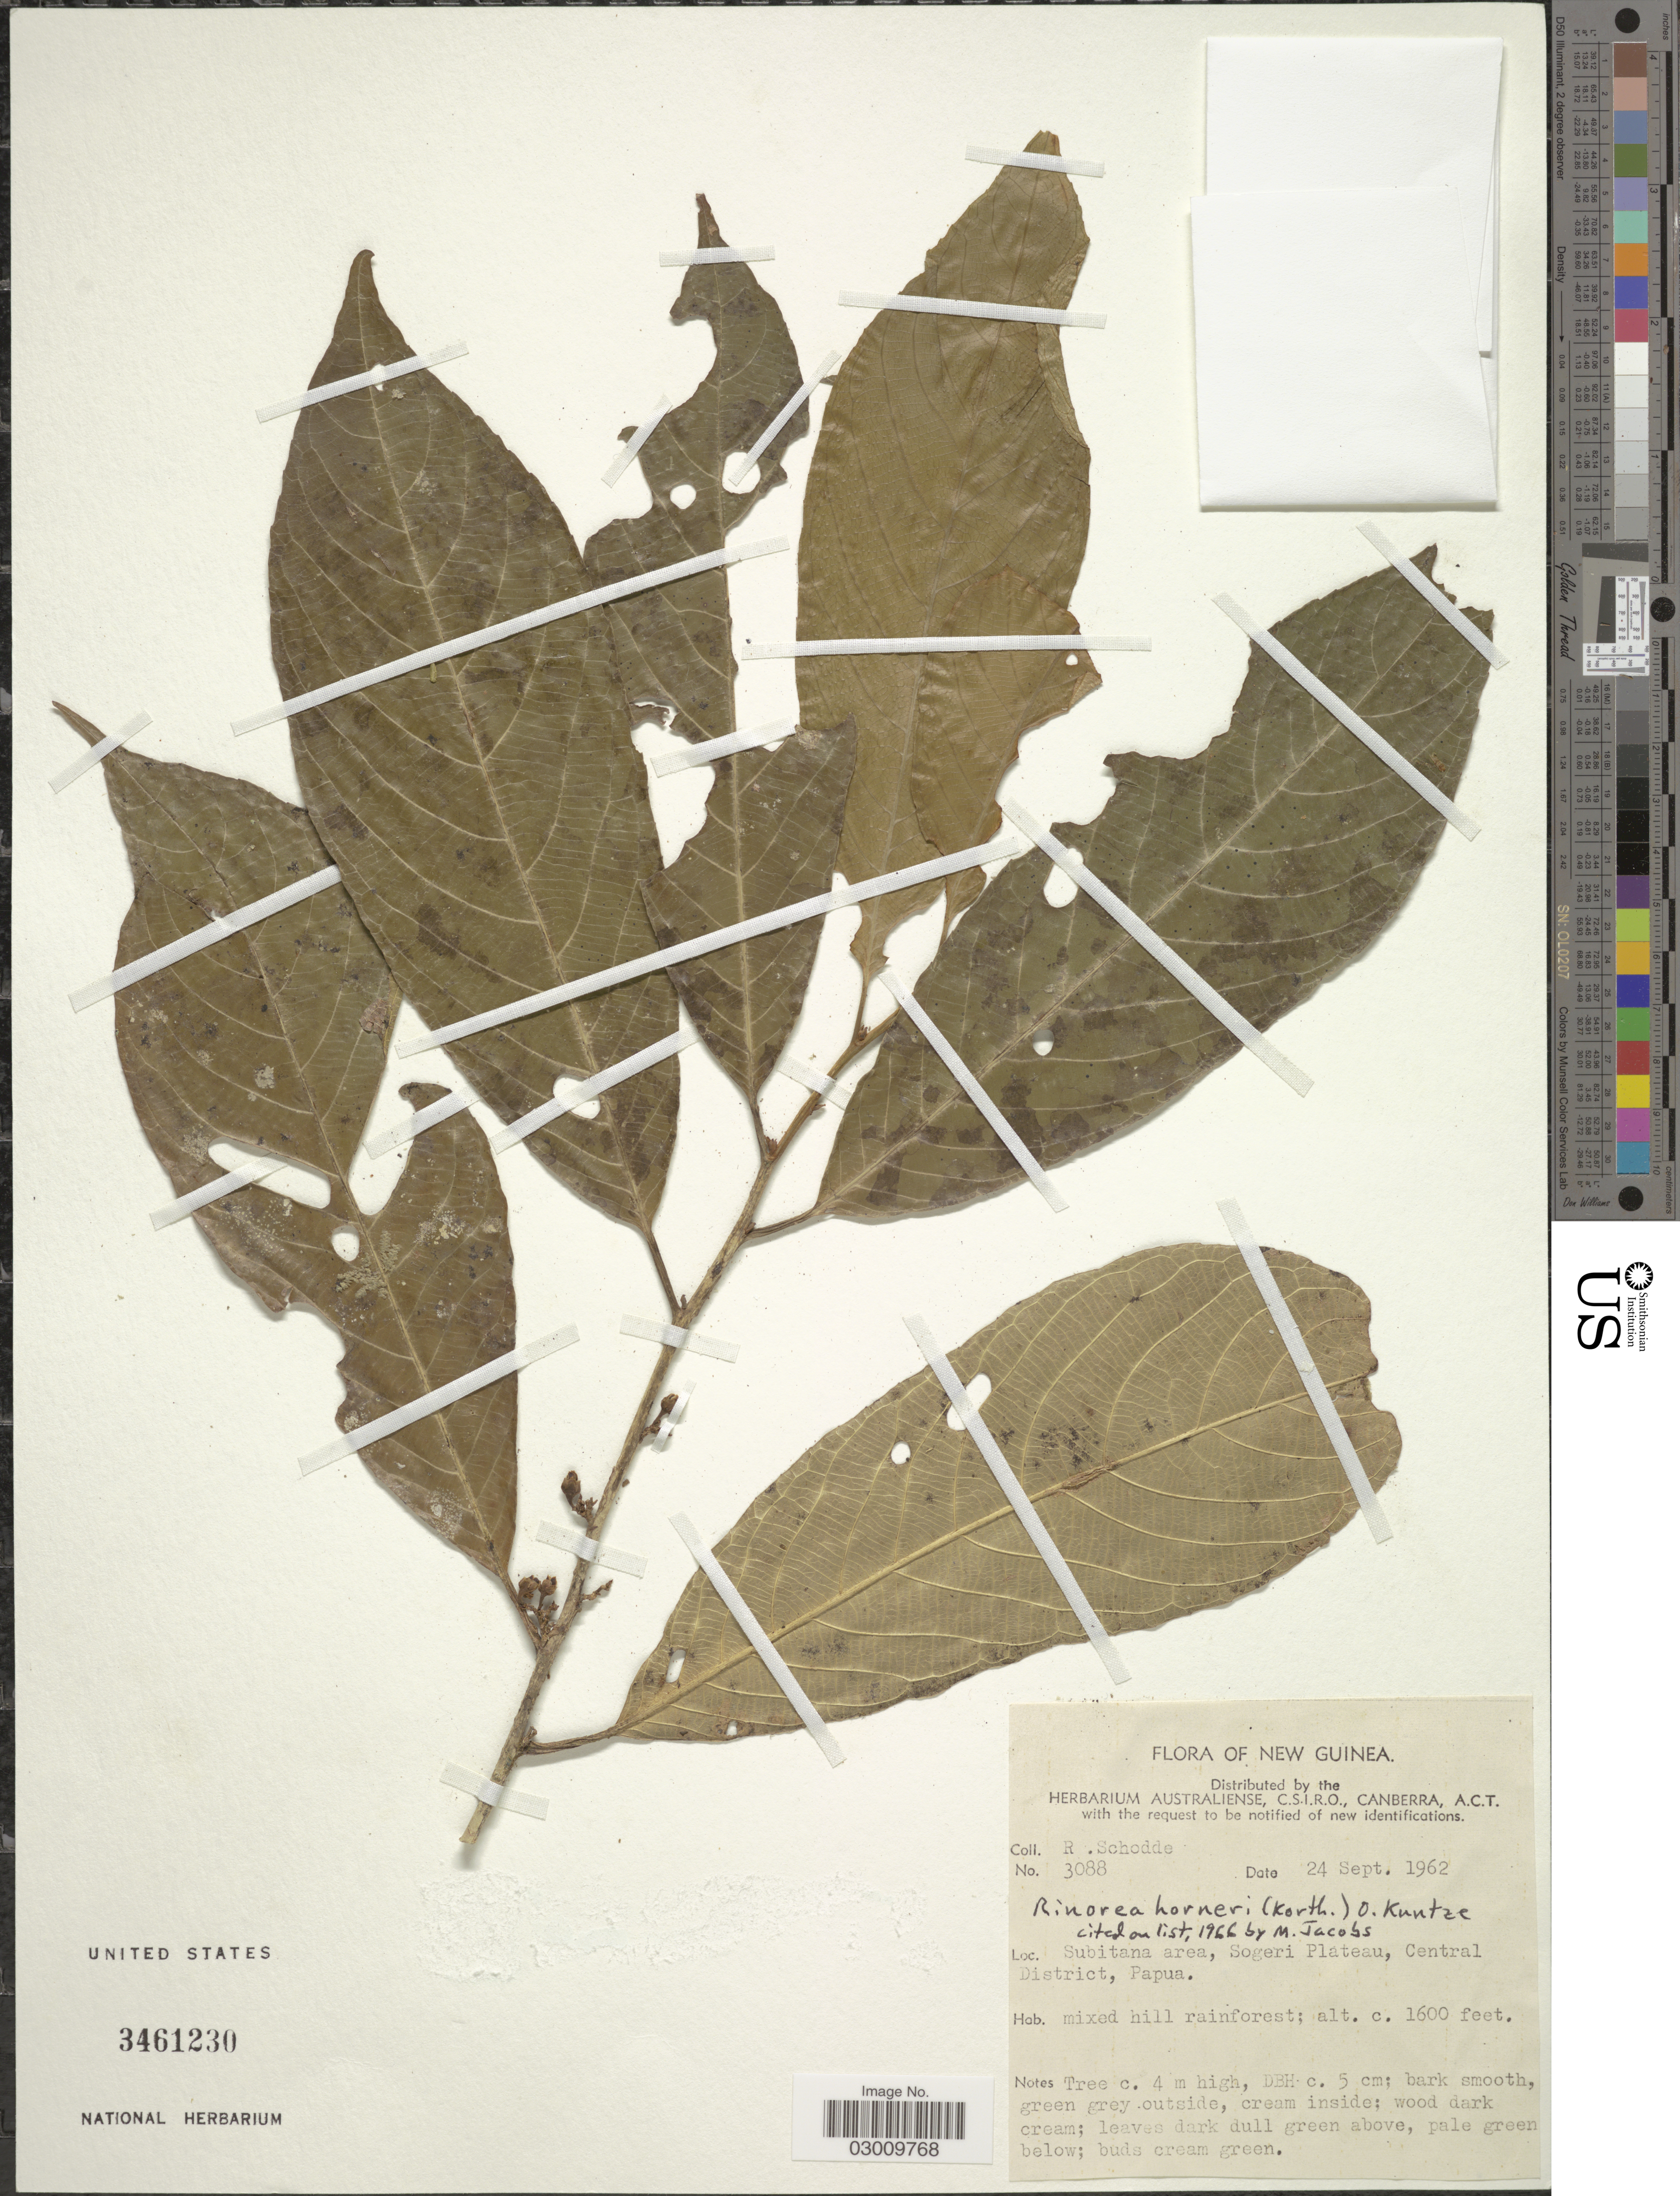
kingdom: Plantae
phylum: Tracheophyta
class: Magnoliopsida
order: Malpighiales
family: Violaceae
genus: Rinorea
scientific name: Rinorea horneri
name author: (Korth.) Kuntze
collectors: R. Schodde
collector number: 3088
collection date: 1962-09-24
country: Papua New Guinea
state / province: Central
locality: New Guinea. Subitana area, Sogeri Plateau, Central District.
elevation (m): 488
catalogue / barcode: US 3461230